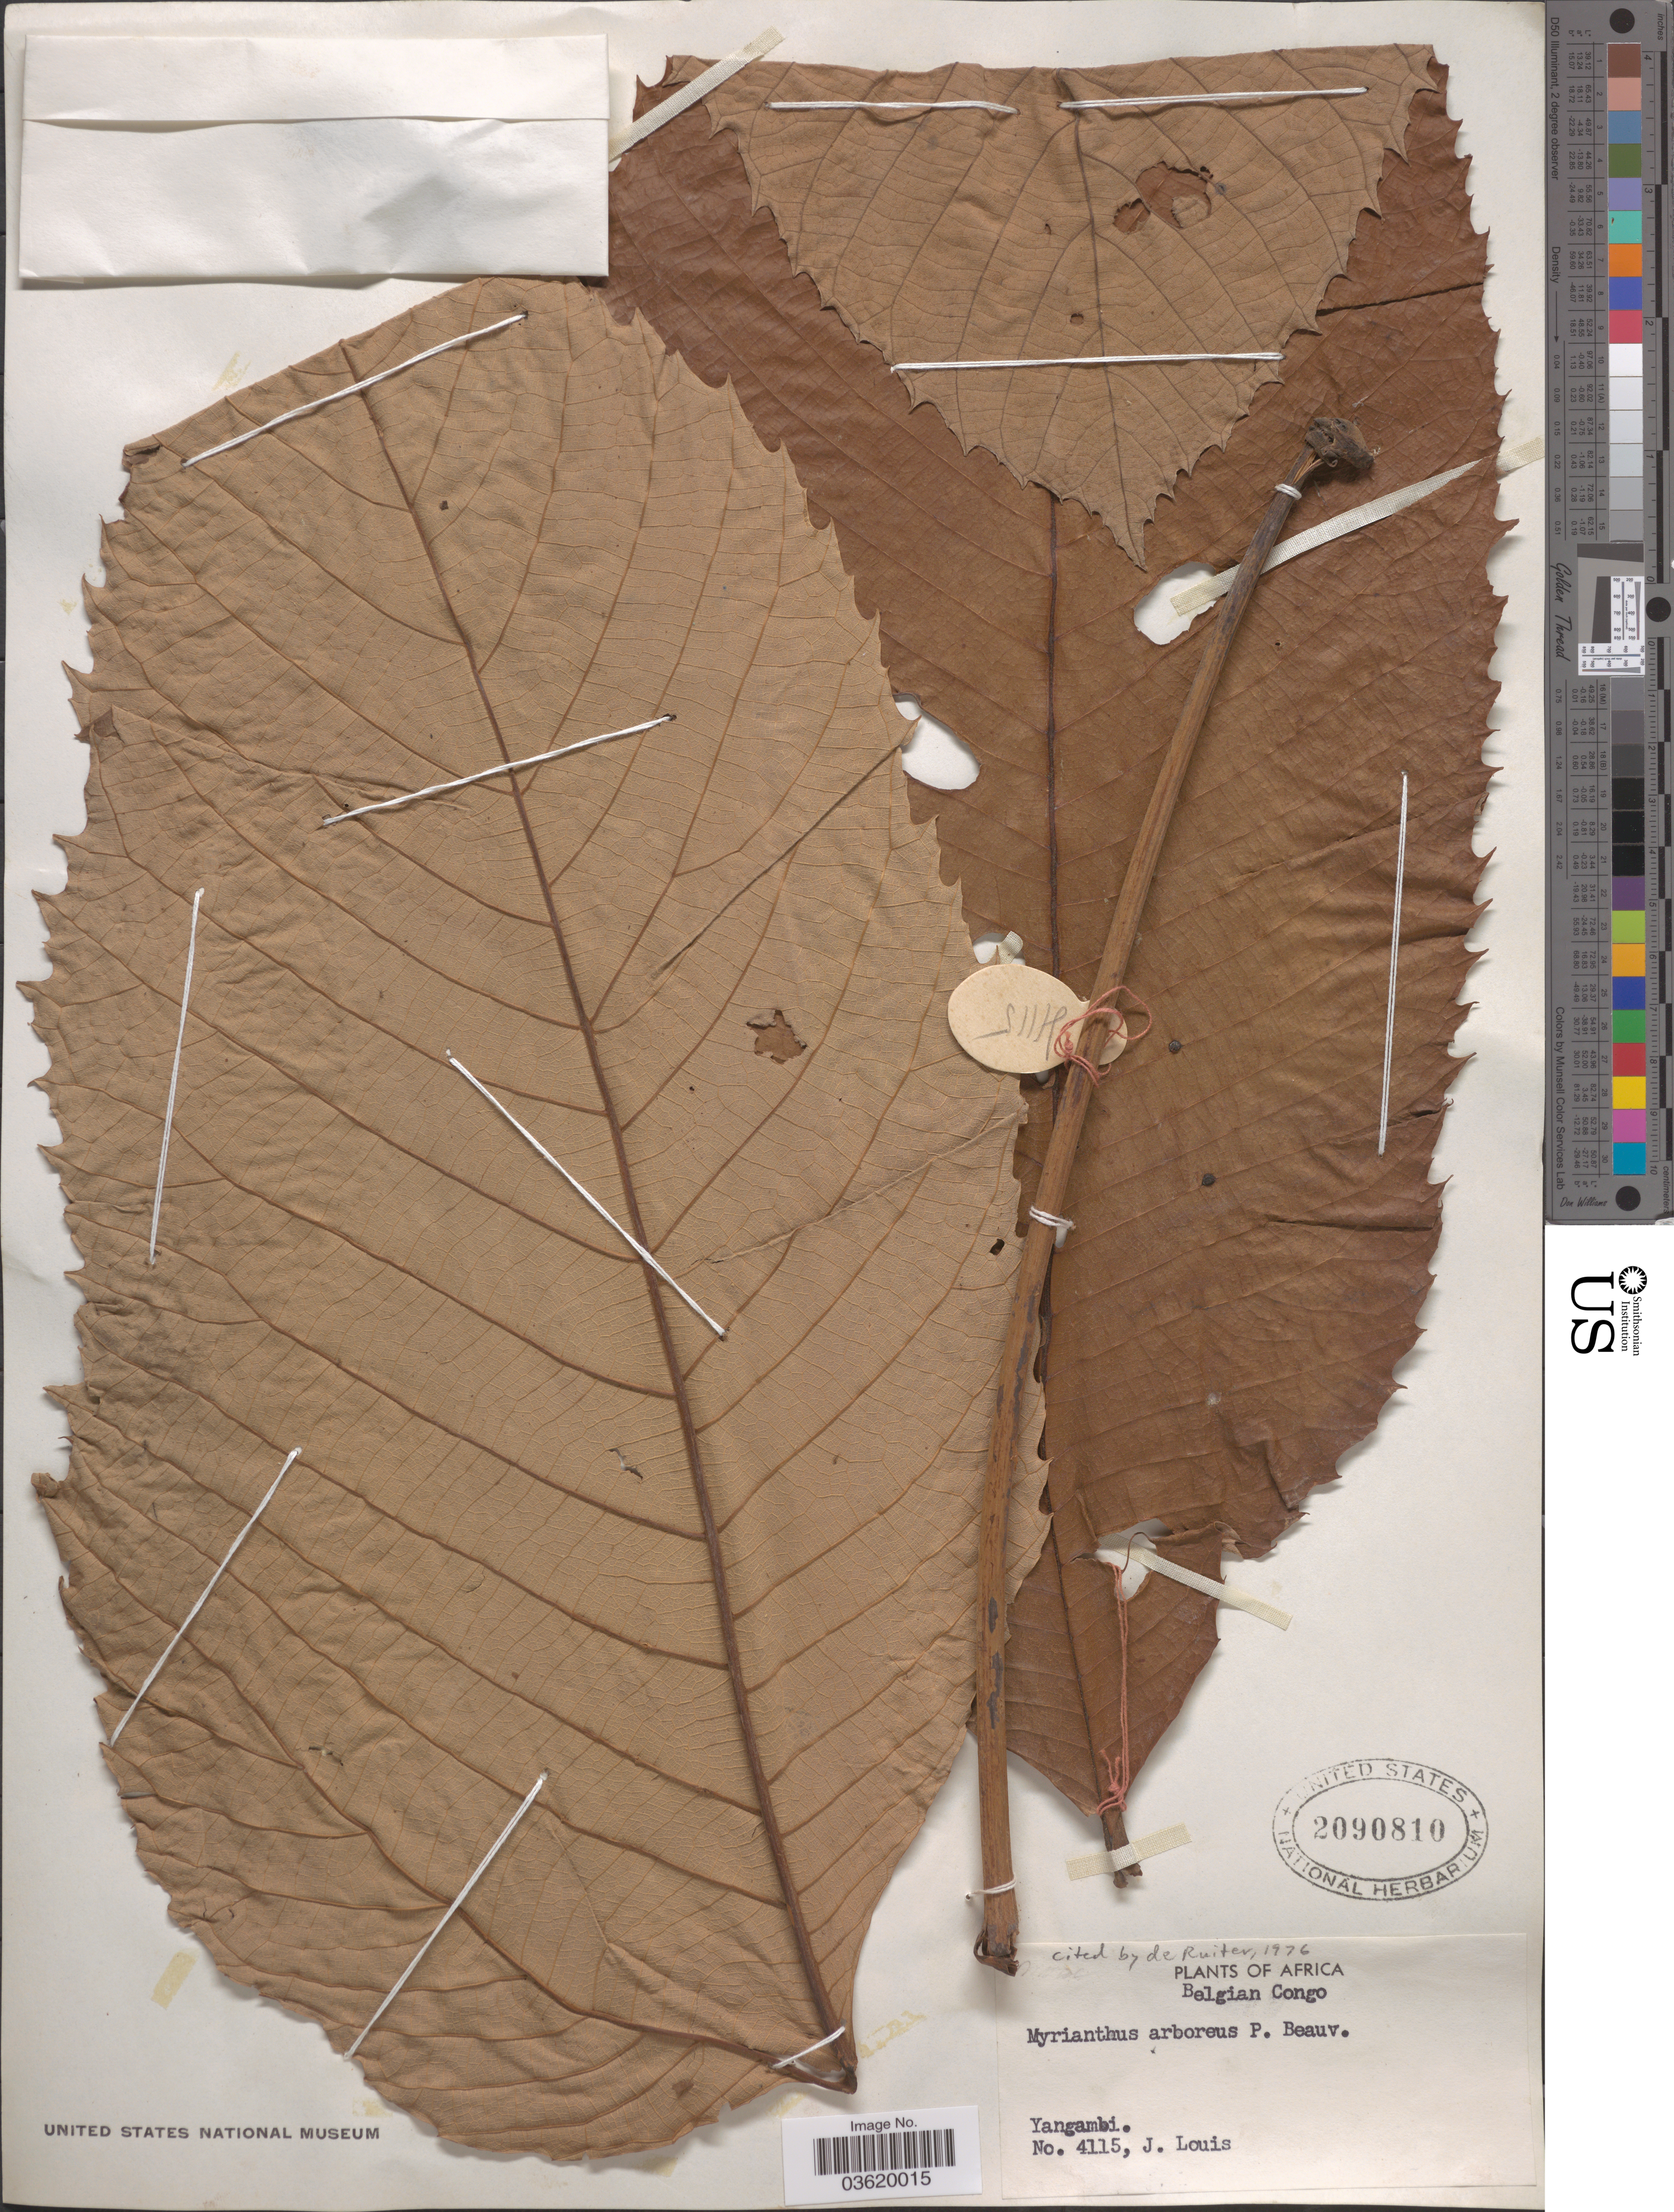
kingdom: Plantae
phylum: Tracheophyta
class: Magnoliopsida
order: Rosales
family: Urticaceae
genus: Myrianthus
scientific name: Myrianthus arboreus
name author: P. Beauv.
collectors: J. Louis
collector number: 4115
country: Congo, Democratic Republic of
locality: Belgian Congo. Yangambi.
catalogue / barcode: US 2090810